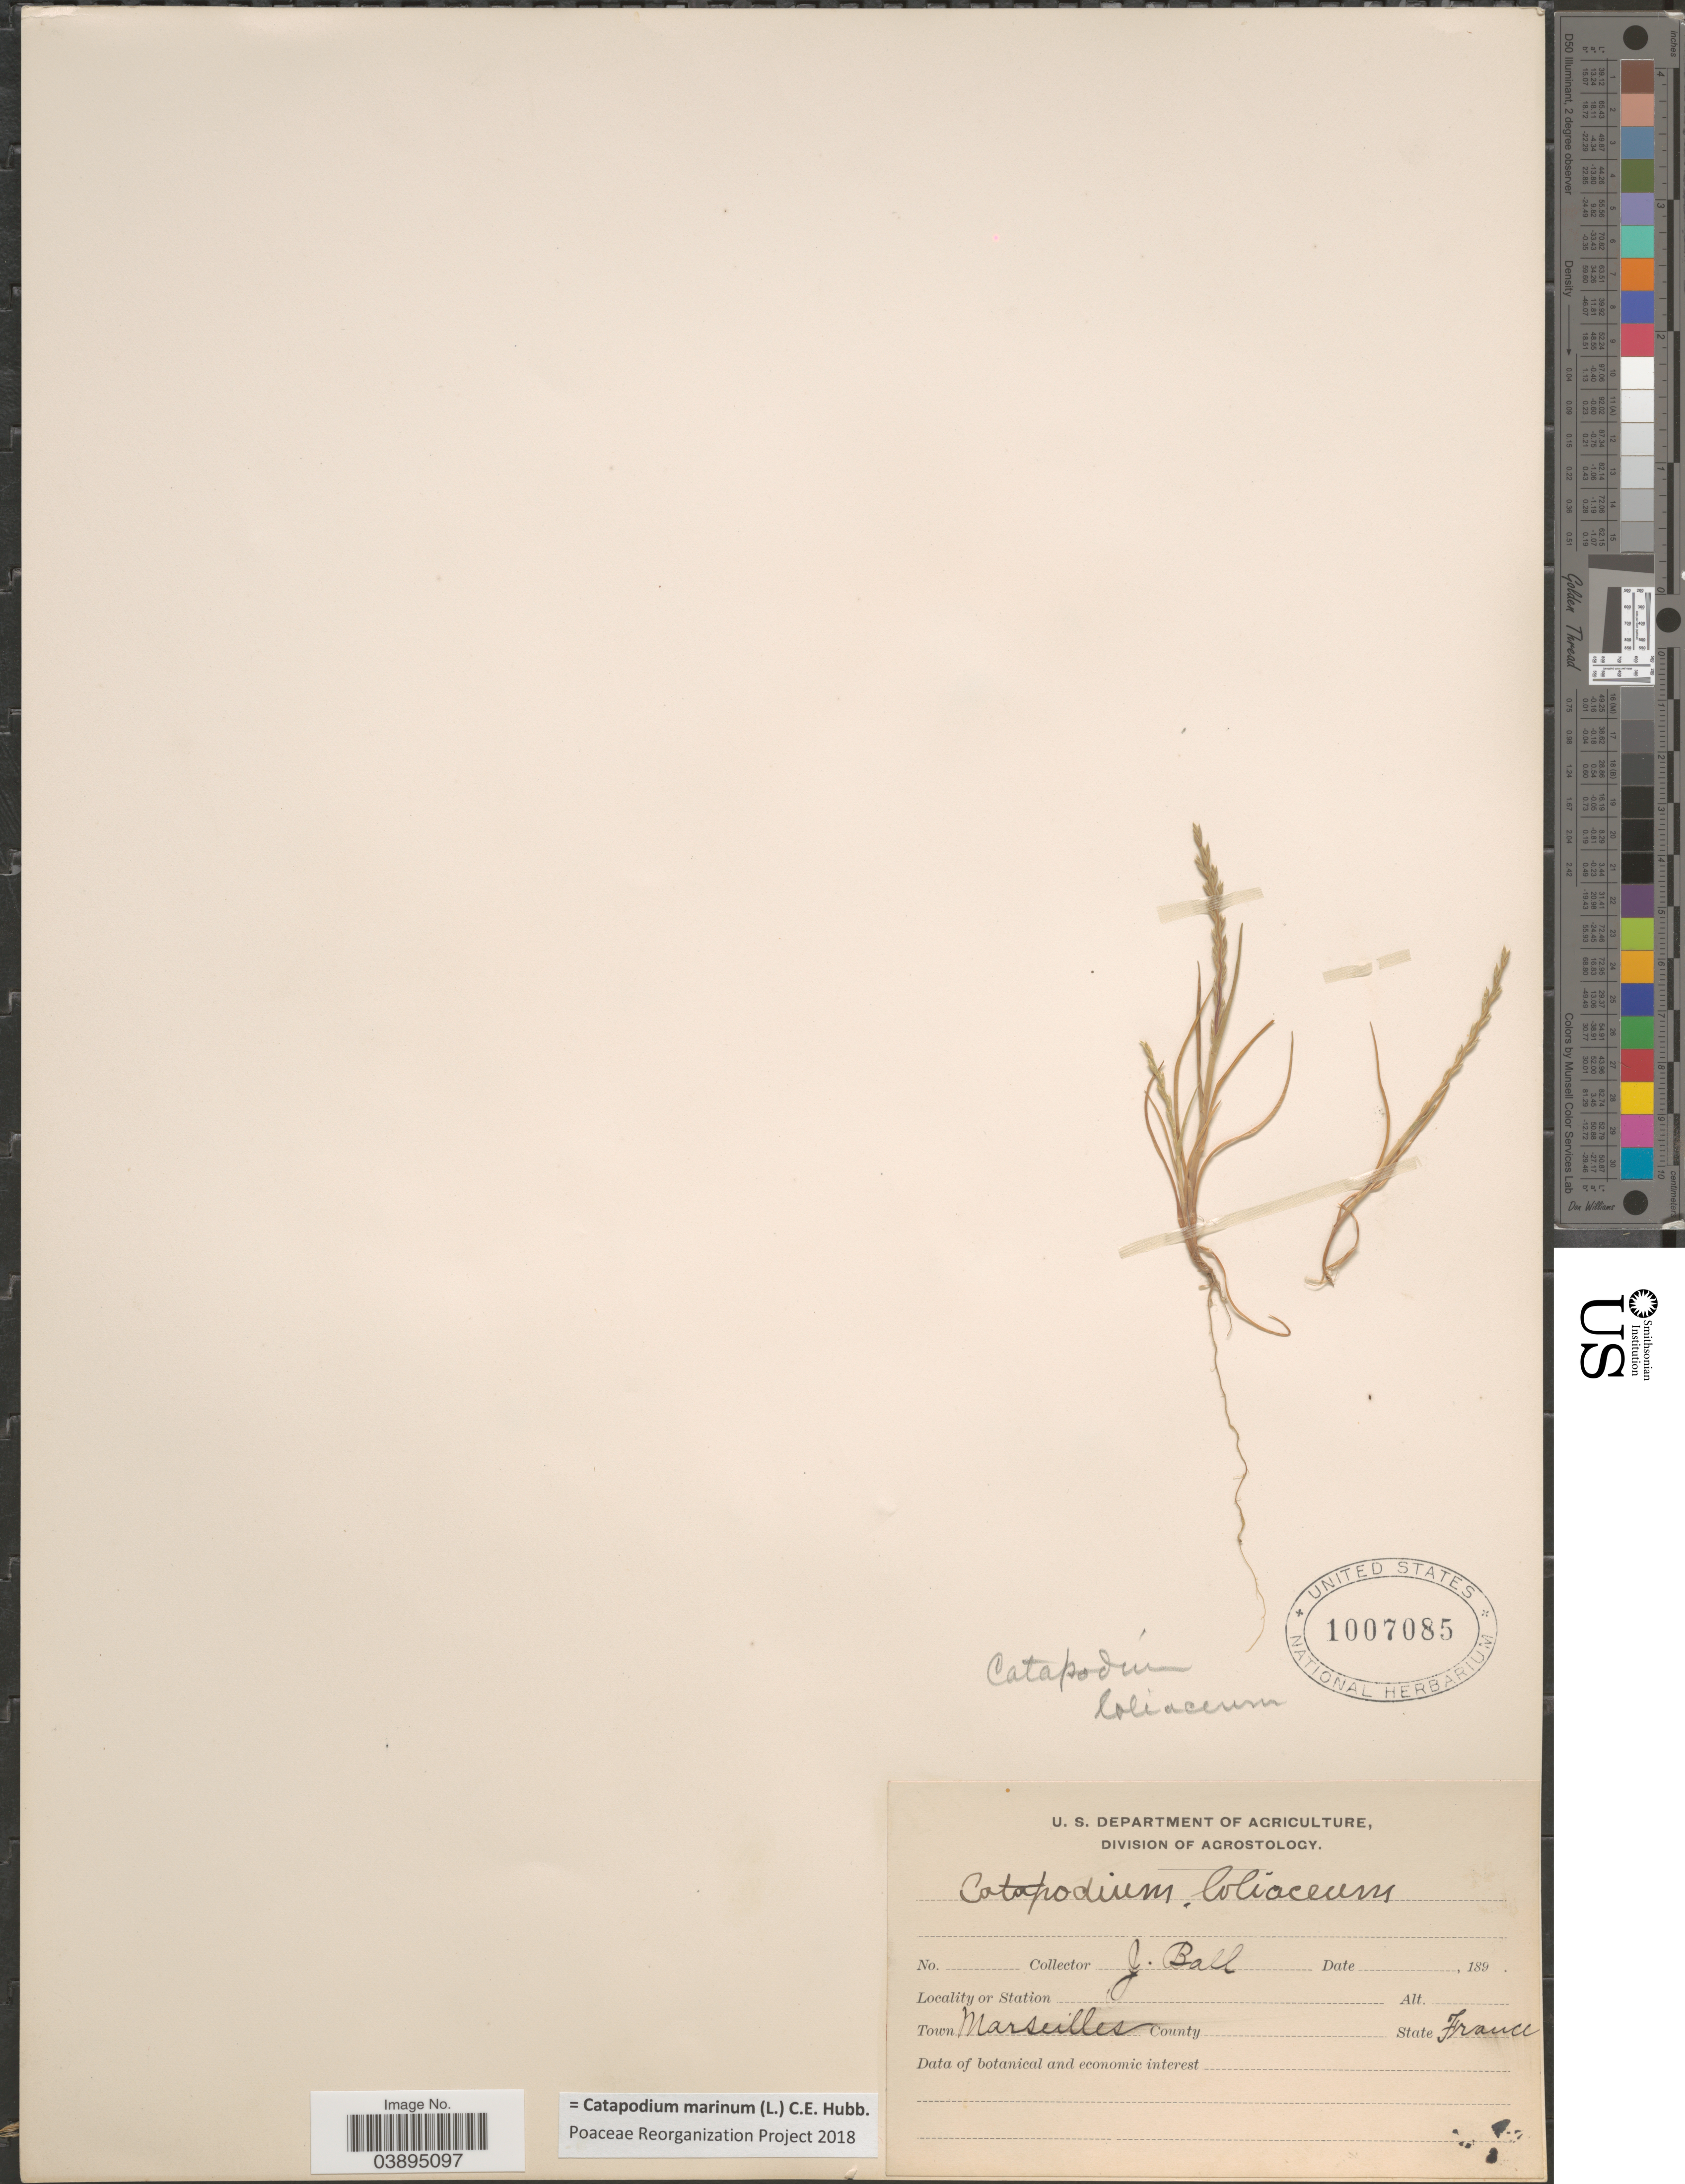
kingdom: Plantae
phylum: Tracheophyta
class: Liliopsida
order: Poales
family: Poaceae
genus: Catapodium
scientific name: Catapodium marinum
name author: (L.) C.E. Hubb.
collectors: J. Ball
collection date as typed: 189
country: France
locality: Town Marseilles.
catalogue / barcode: US 1007085